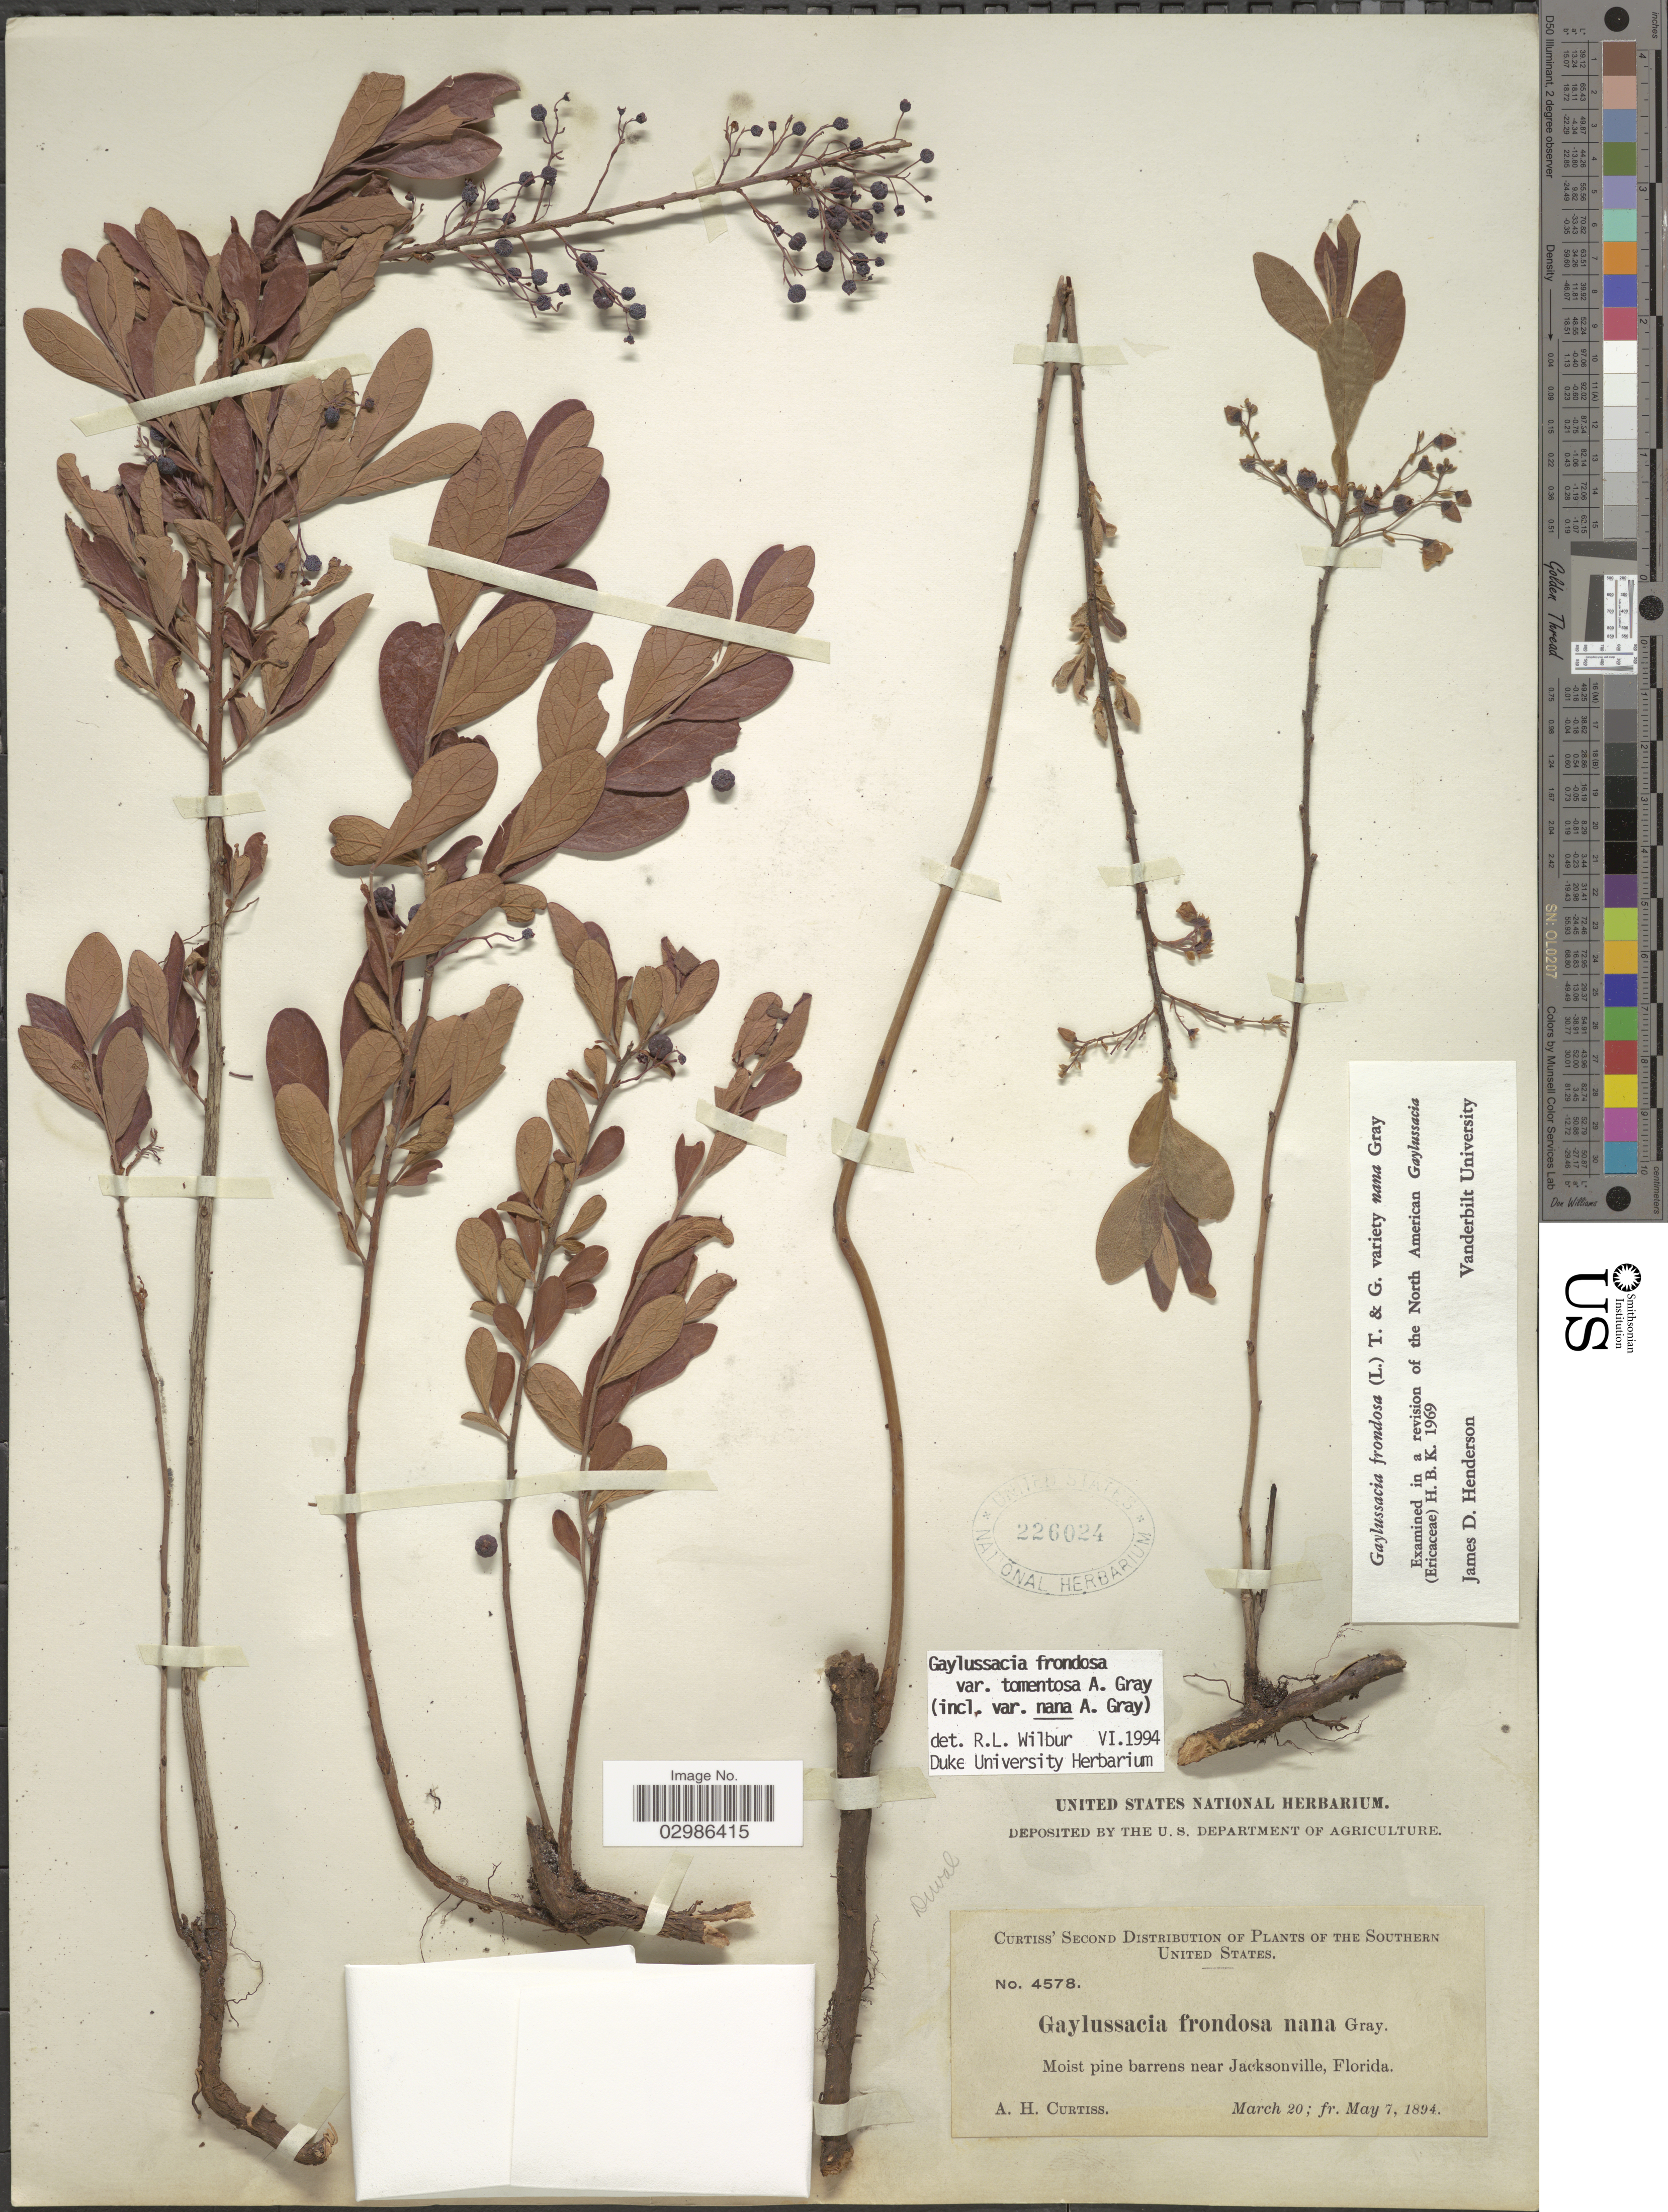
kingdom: Plantae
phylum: Tracheophyta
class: Magnoliopsida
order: Ericales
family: Ericaceae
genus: Gaylussacia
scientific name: Gaylussacia frondosa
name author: (L.) Torr. & A. Gray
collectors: A. H. Curtiss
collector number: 4578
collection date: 1894-03-20/1894-05-07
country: United States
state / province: Florida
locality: Southern United States. Moist pine barrens near Jacksonville.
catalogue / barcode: US 226024